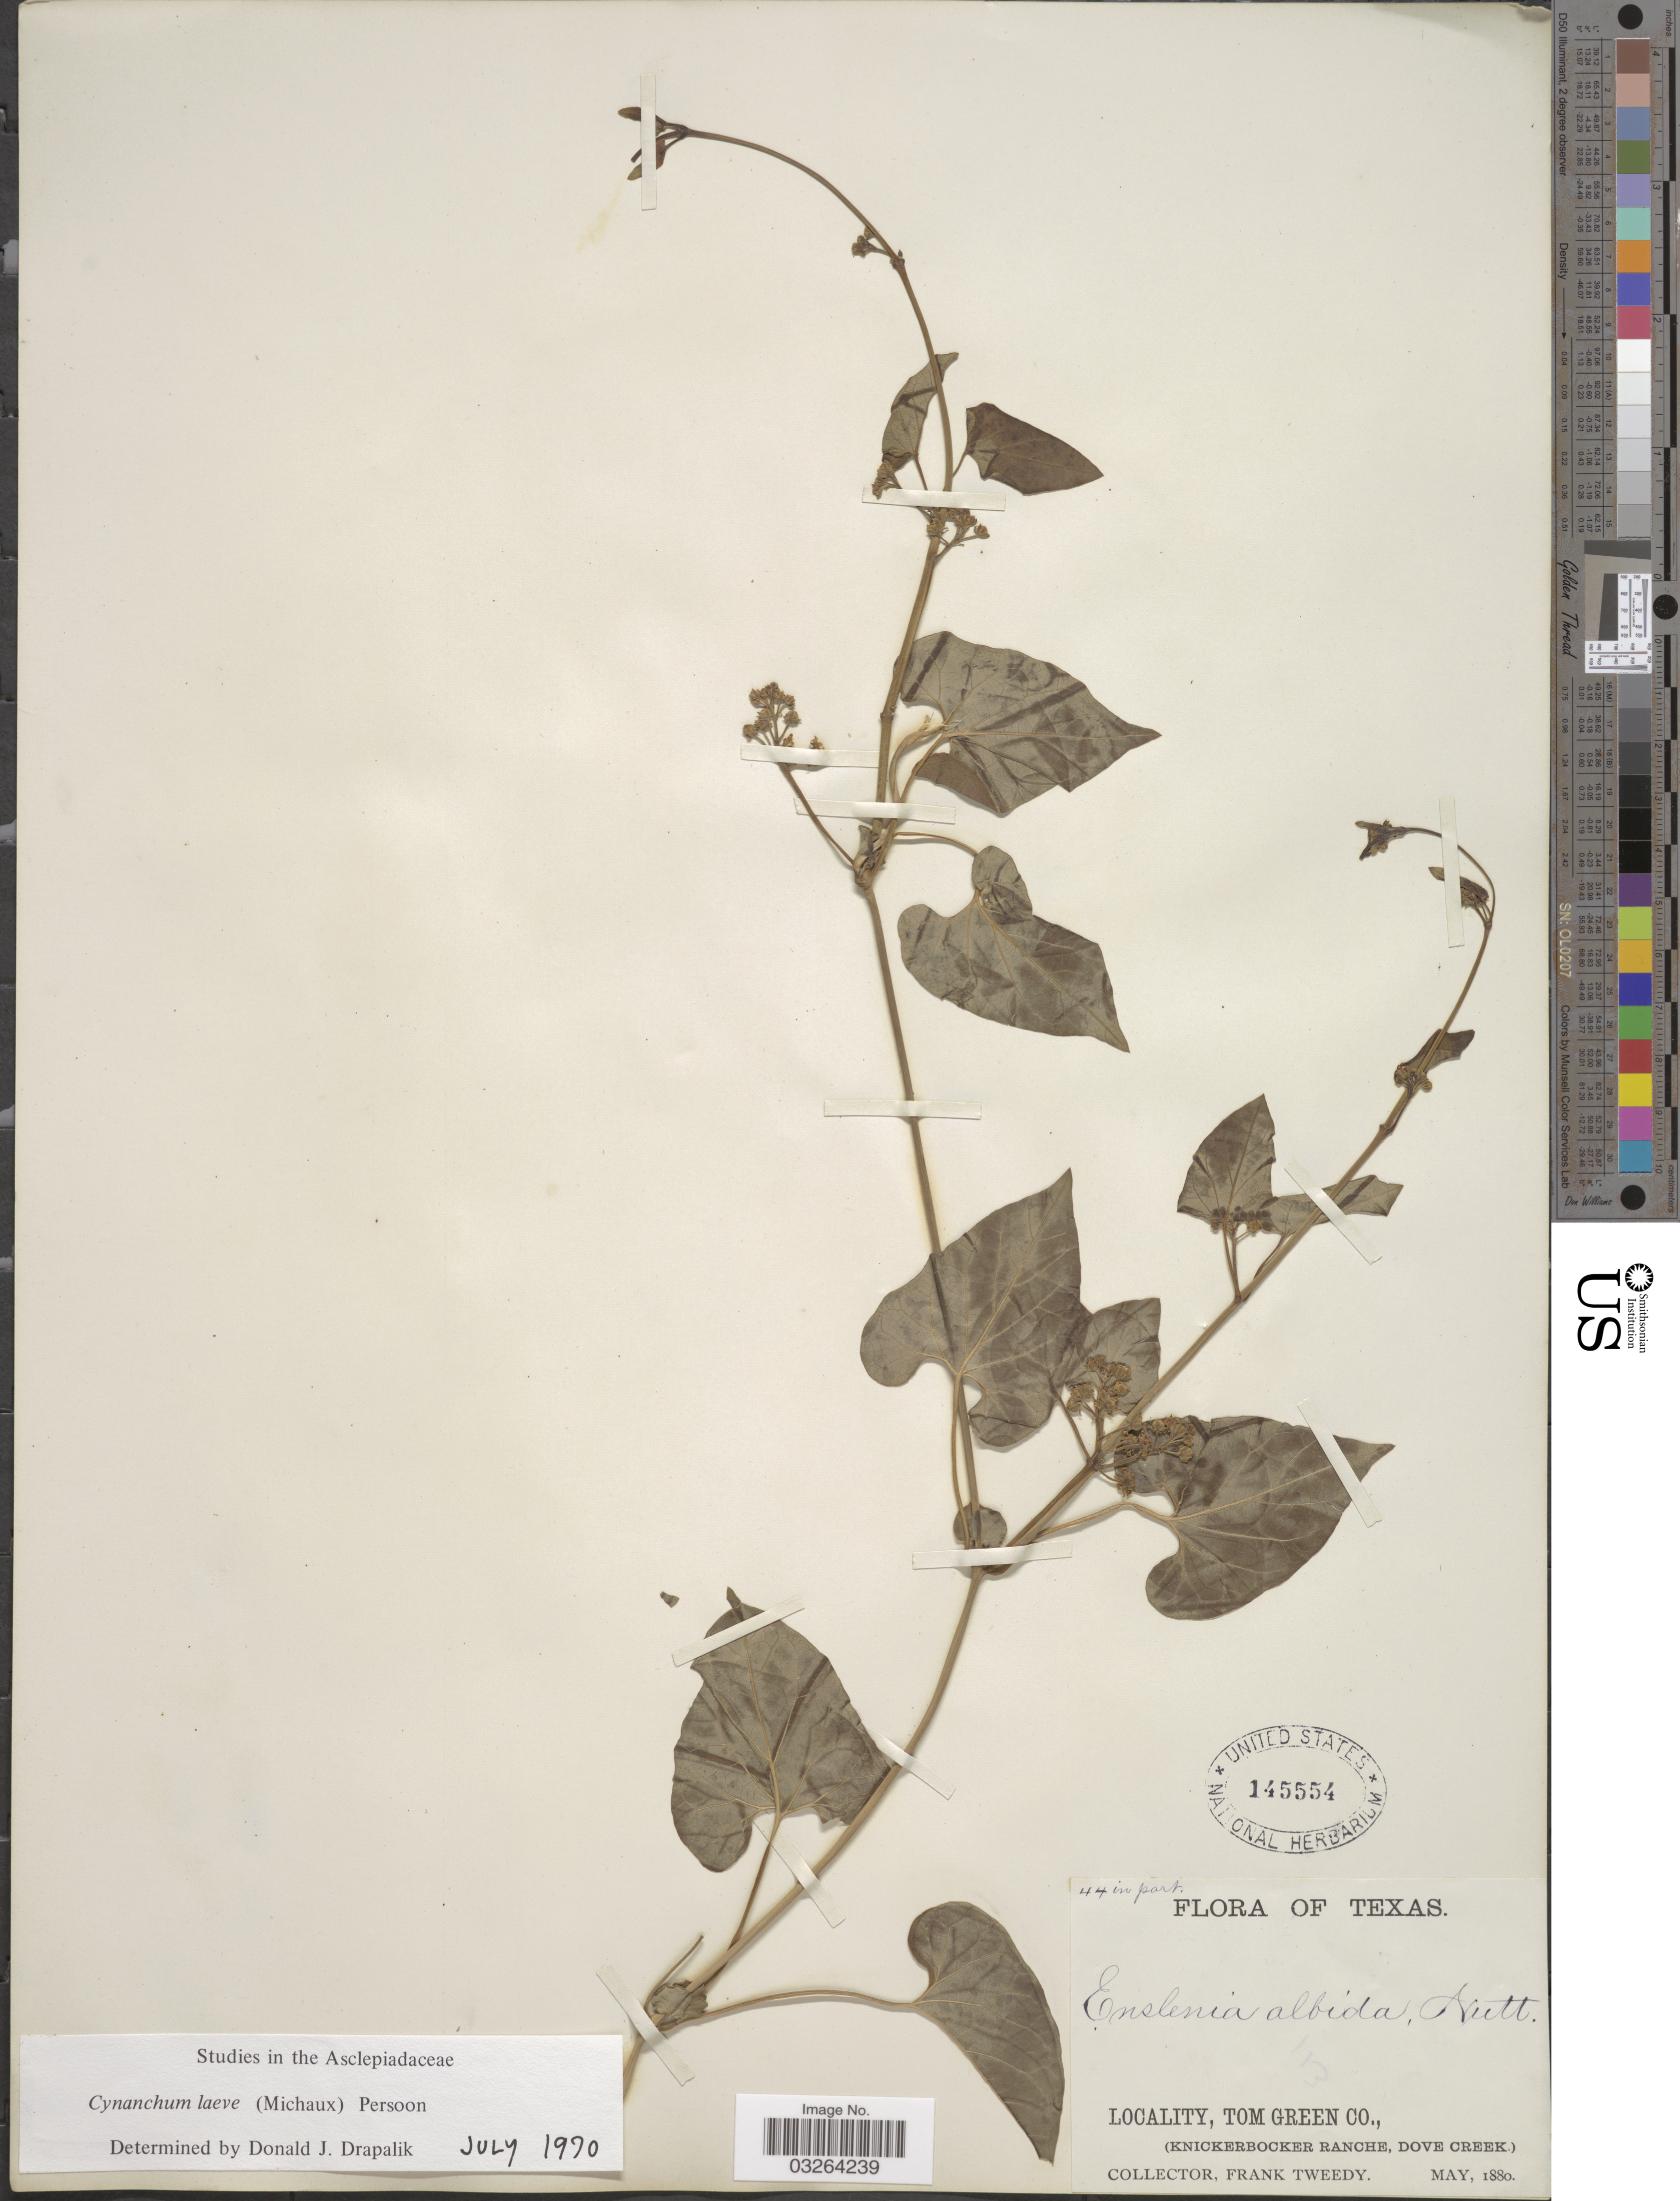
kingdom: Plantae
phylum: Tracheophyta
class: Magnoliopsida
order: Gentianales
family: Apocynaceae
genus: Cynanchum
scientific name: Cynanchum laeve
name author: (Michx.) Pers.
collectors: F. Tweedy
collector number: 44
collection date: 1880-05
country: United States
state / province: Texas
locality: Tom Green Co., (Knickerbocker Ranche, Dove Creek).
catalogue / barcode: US 145554